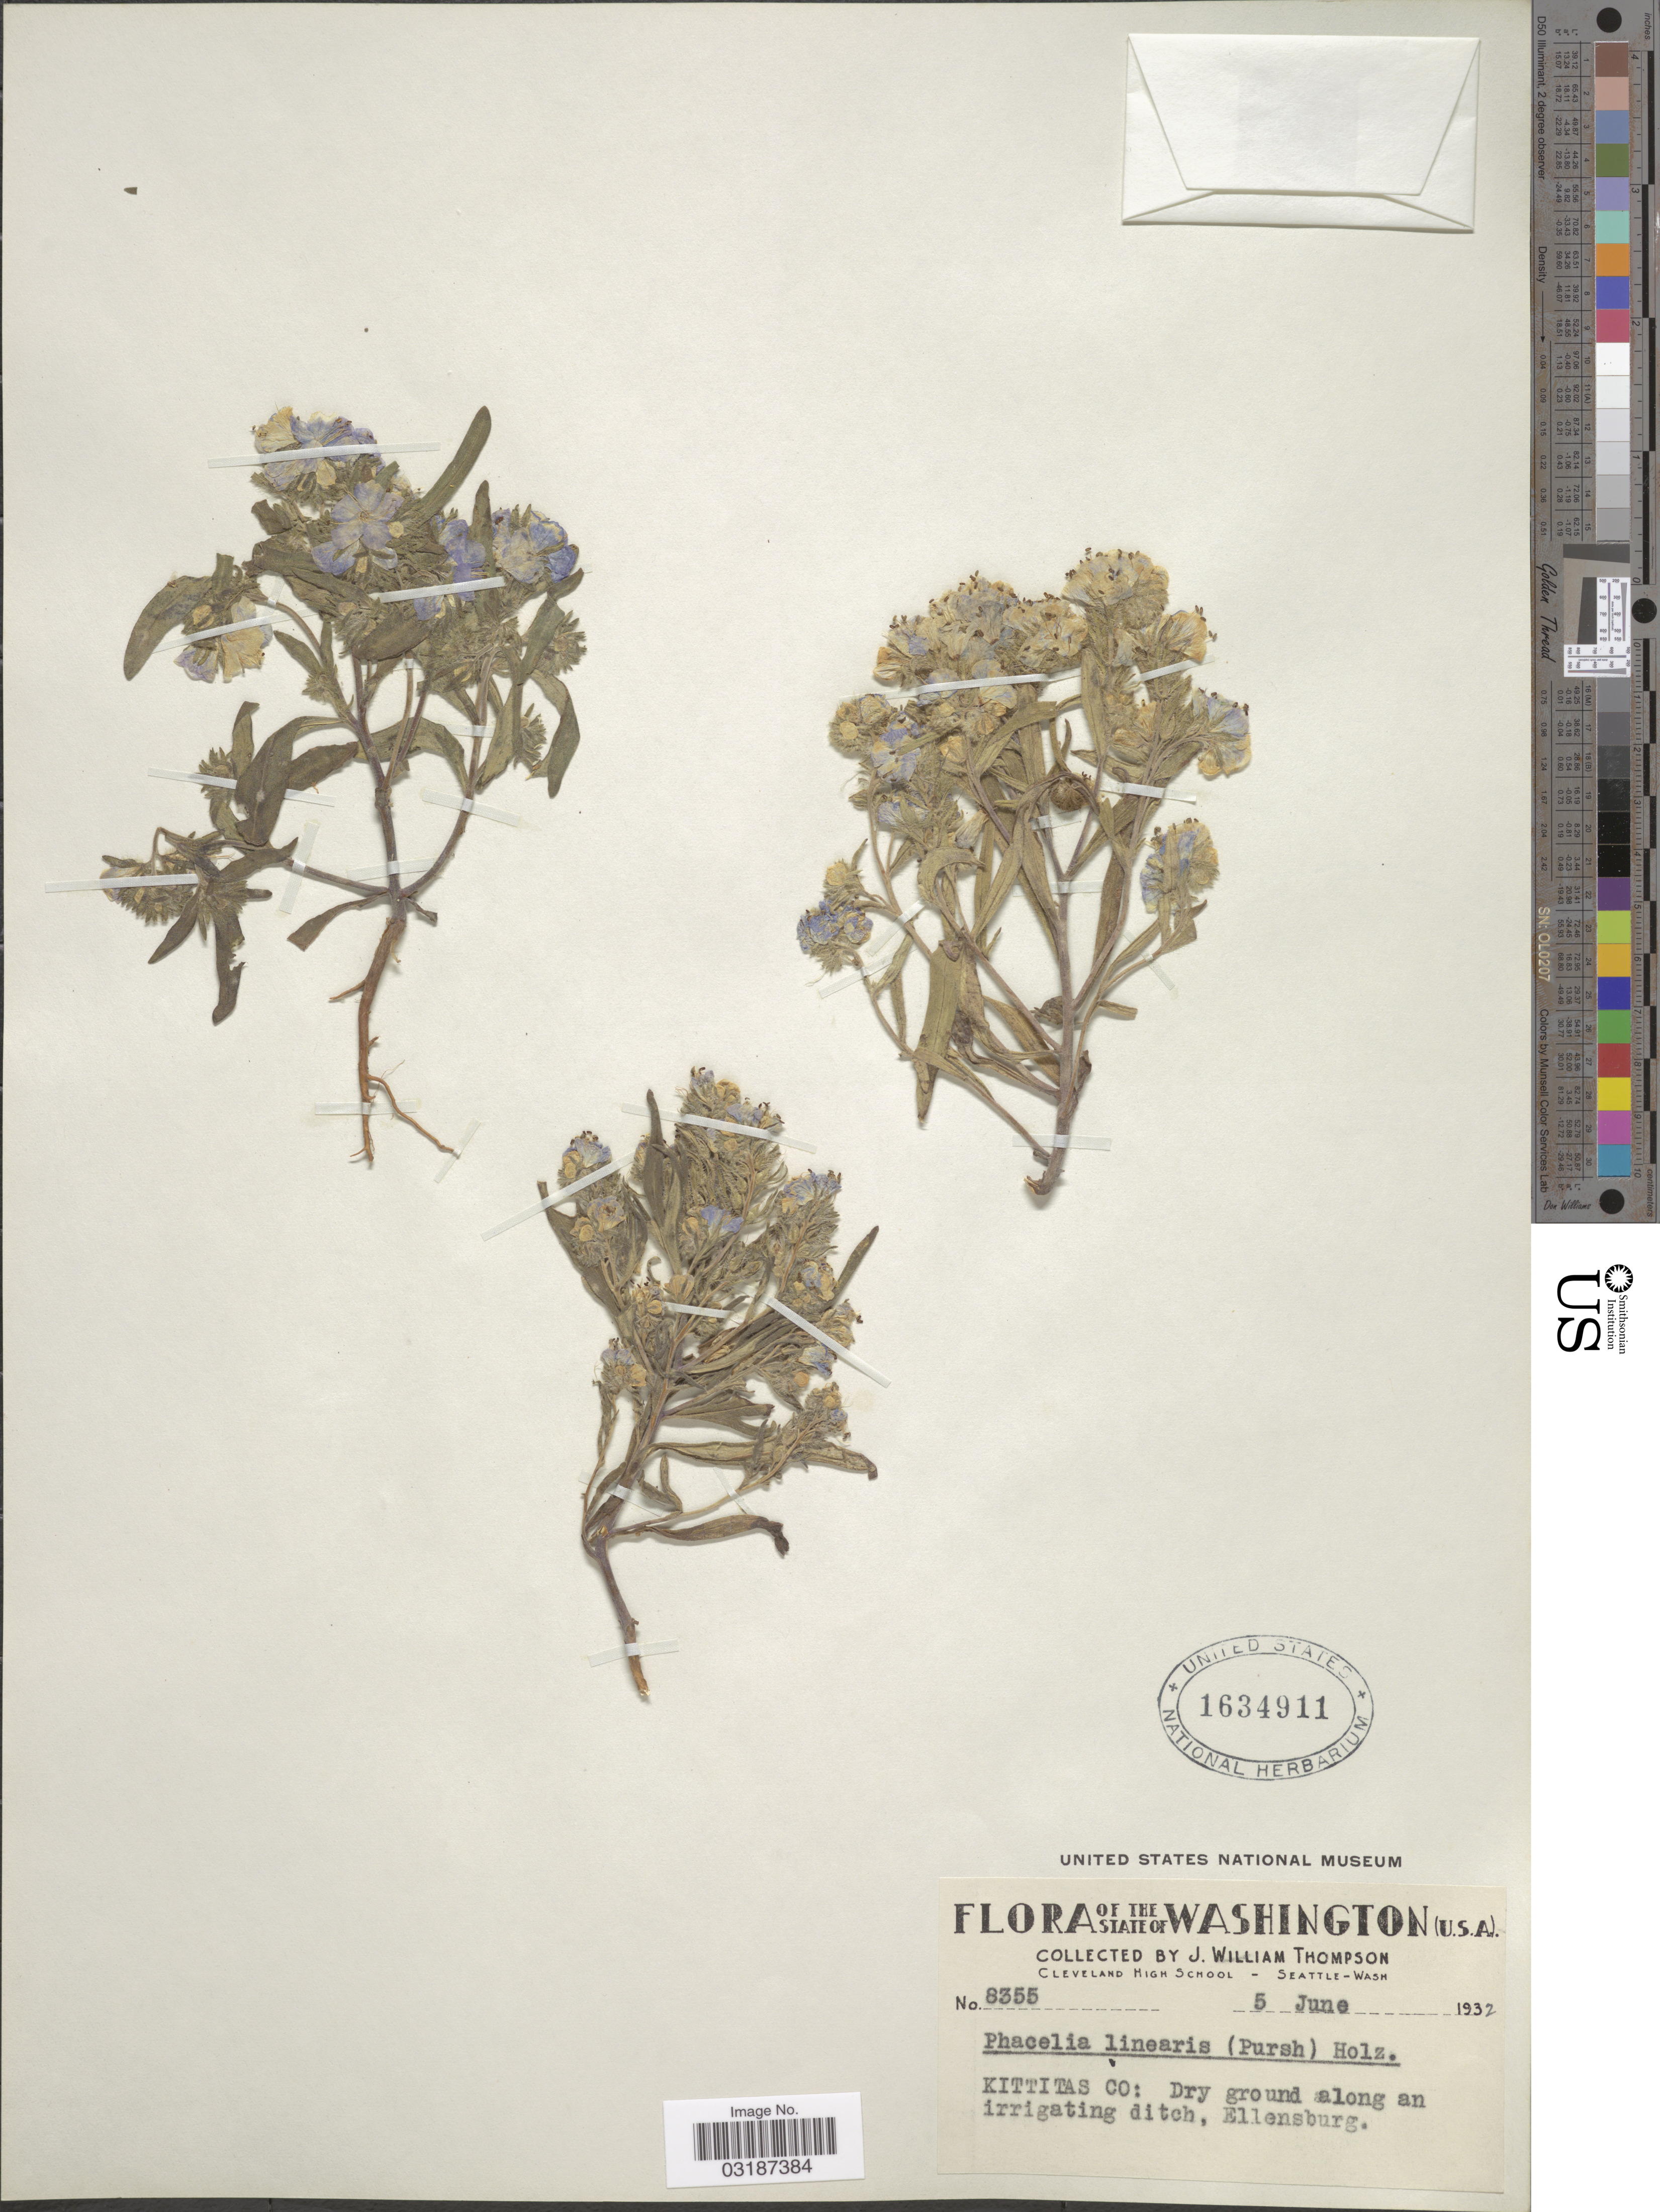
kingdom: Plantae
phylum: Tracheophyta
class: Magnoliopsida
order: Boraginales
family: Hydrophyllaceae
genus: Phacelia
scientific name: Phacelia linearis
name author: (Pursh) Holz.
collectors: J. W. Thompson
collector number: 8355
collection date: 1932-06-05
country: United States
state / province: Washington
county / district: Kittitas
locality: Kittitas Co: Dry ground along an irrigating ditch, Ellensburg.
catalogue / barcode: US 1634911